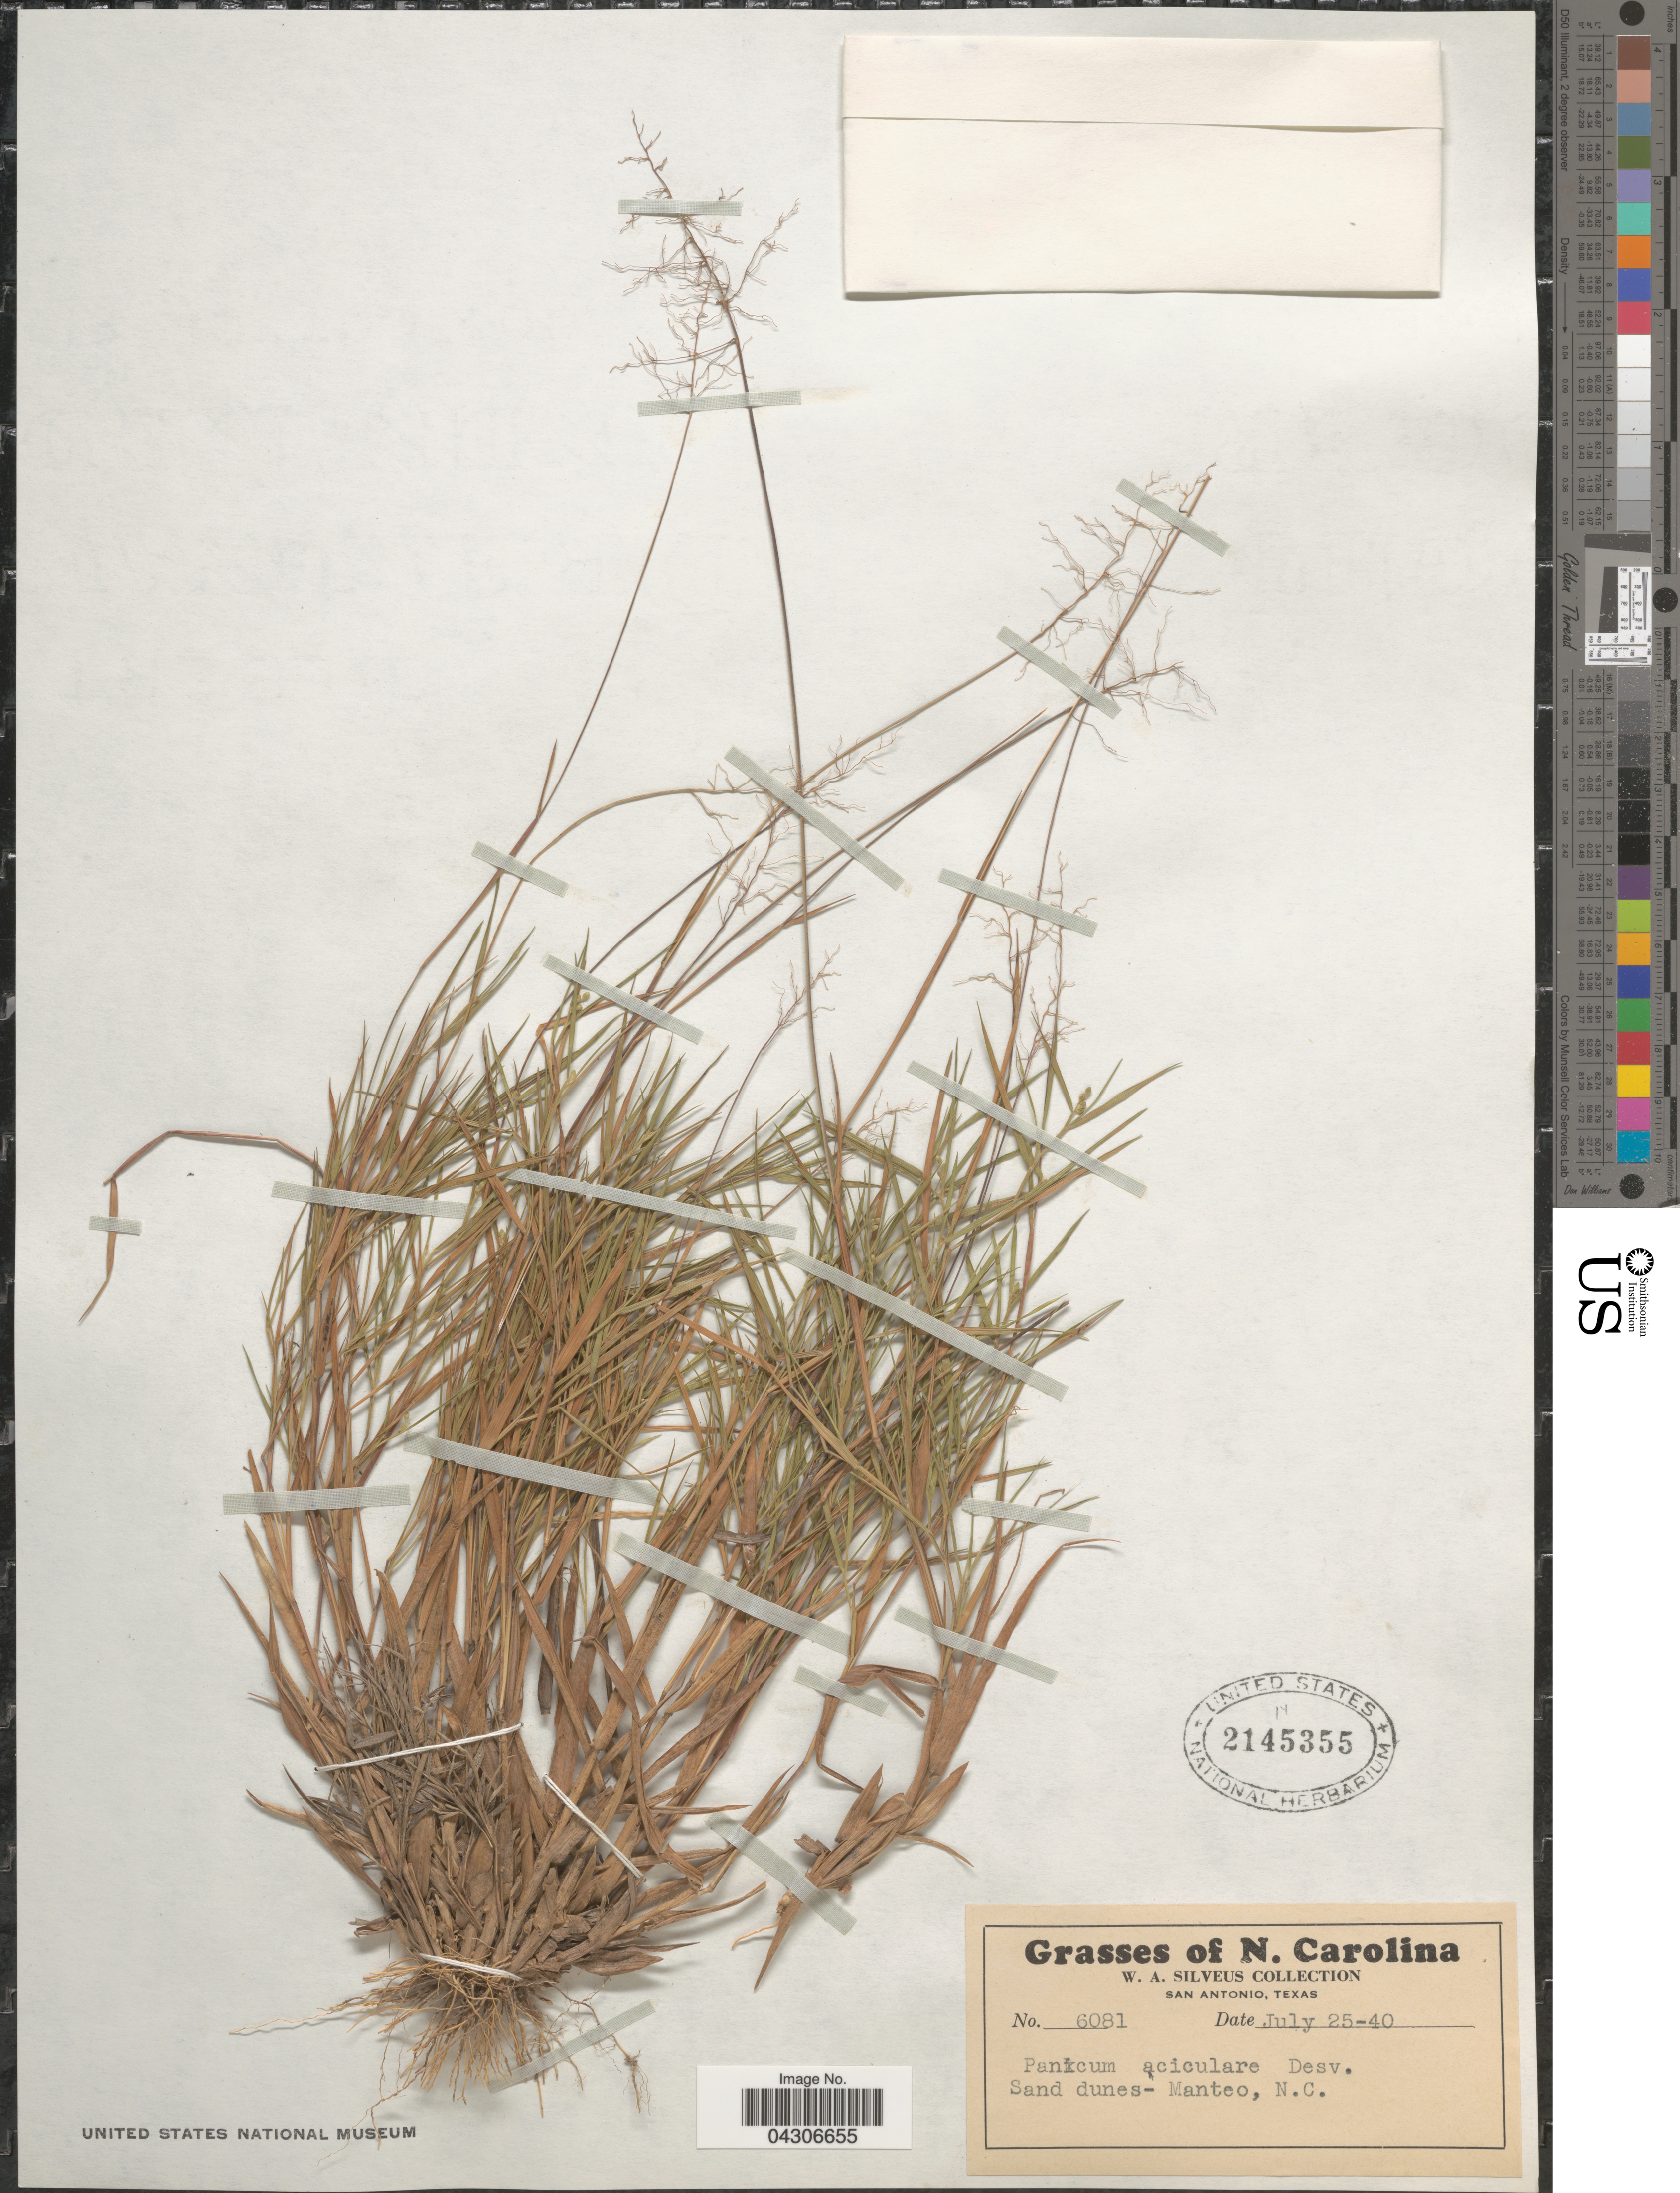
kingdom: Plantae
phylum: Tracheophyta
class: Liliopsida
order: Poales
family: Poaceae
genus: Dichanthelium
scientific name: Dichanthelium aciculare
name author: (Desv. ex Poir.) Gould & C.A. Clark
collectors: W. Silveus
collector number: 6081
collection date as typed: Transcribed d/m/y: 25/7/40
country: United States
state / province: North Carolina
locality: Sand dunes- Manteo.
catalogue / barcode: US 2145355